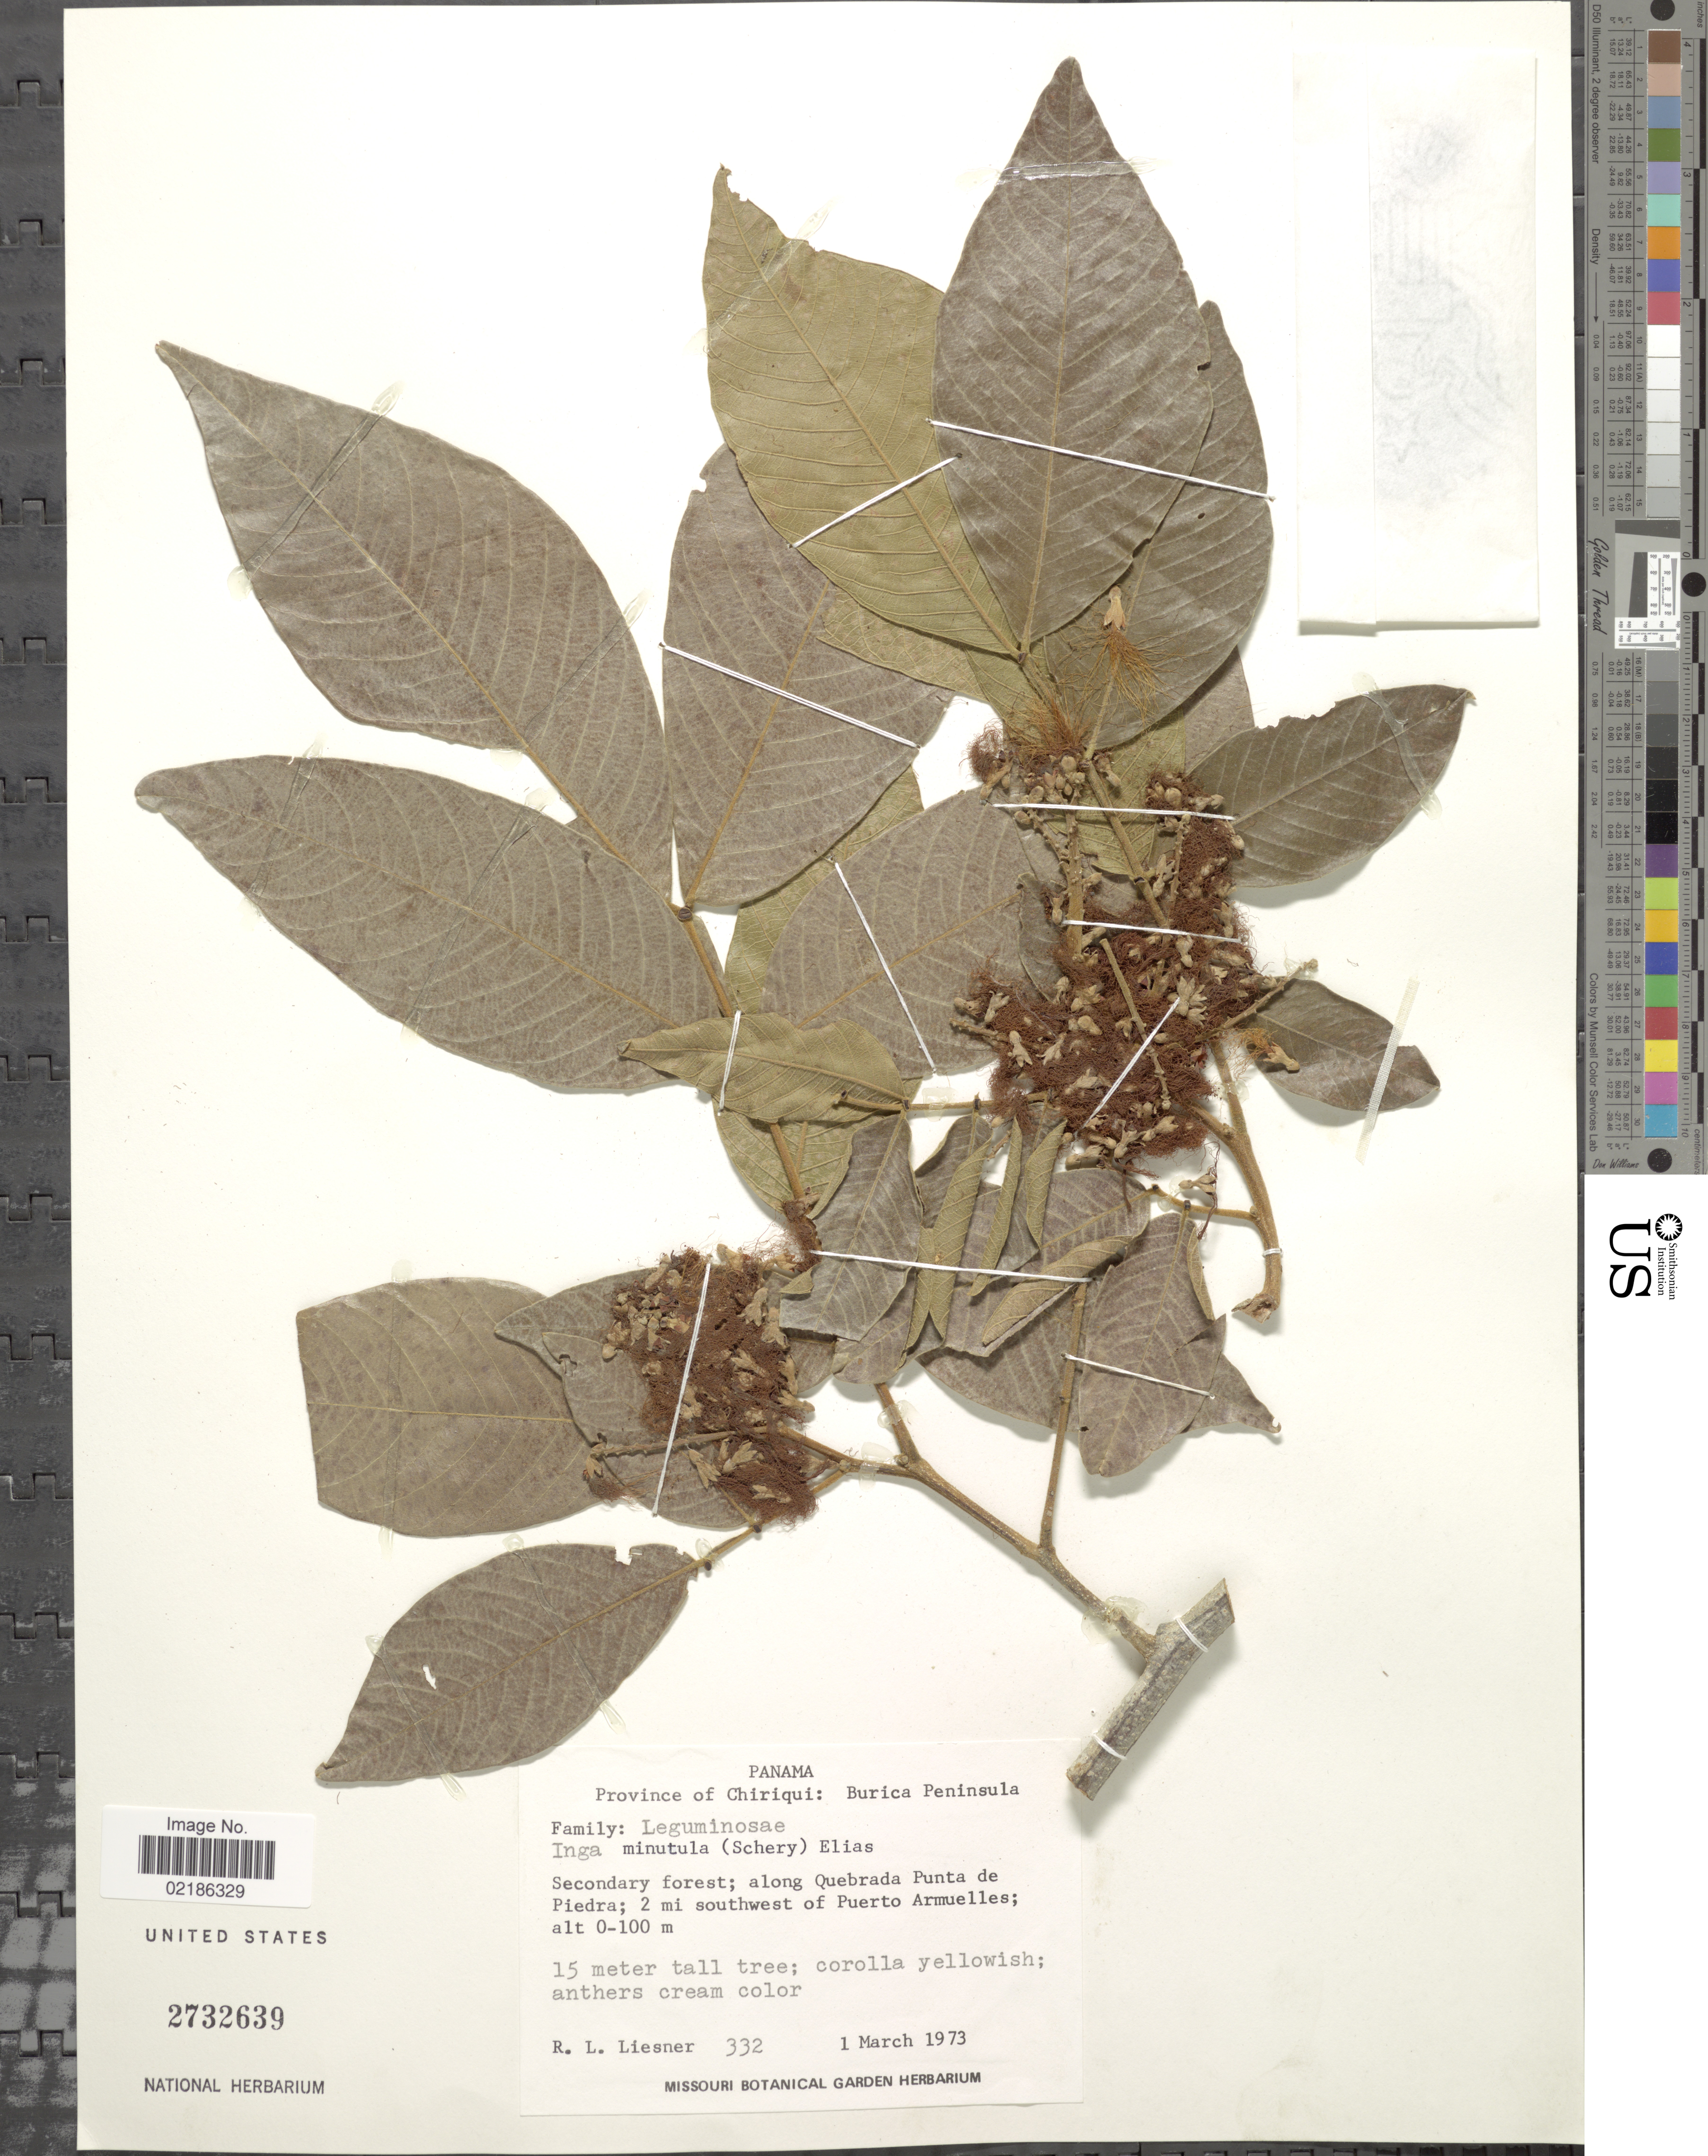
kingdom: Plantae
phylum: Tracheophyta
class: Magnoliopsida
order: Fabales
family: Fabaceae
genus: Inga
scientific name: Inga minutula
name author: (Schery) T.S. Elias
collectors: R. L. Liesner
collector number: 332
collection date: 1973-03-01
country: Panama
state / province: Chiriqui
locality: Burica Peninsula, along Quebrada Punta de Piedra, 2 mi southwest of Puerto Armuelles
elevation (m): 0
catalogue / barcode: US 2732639